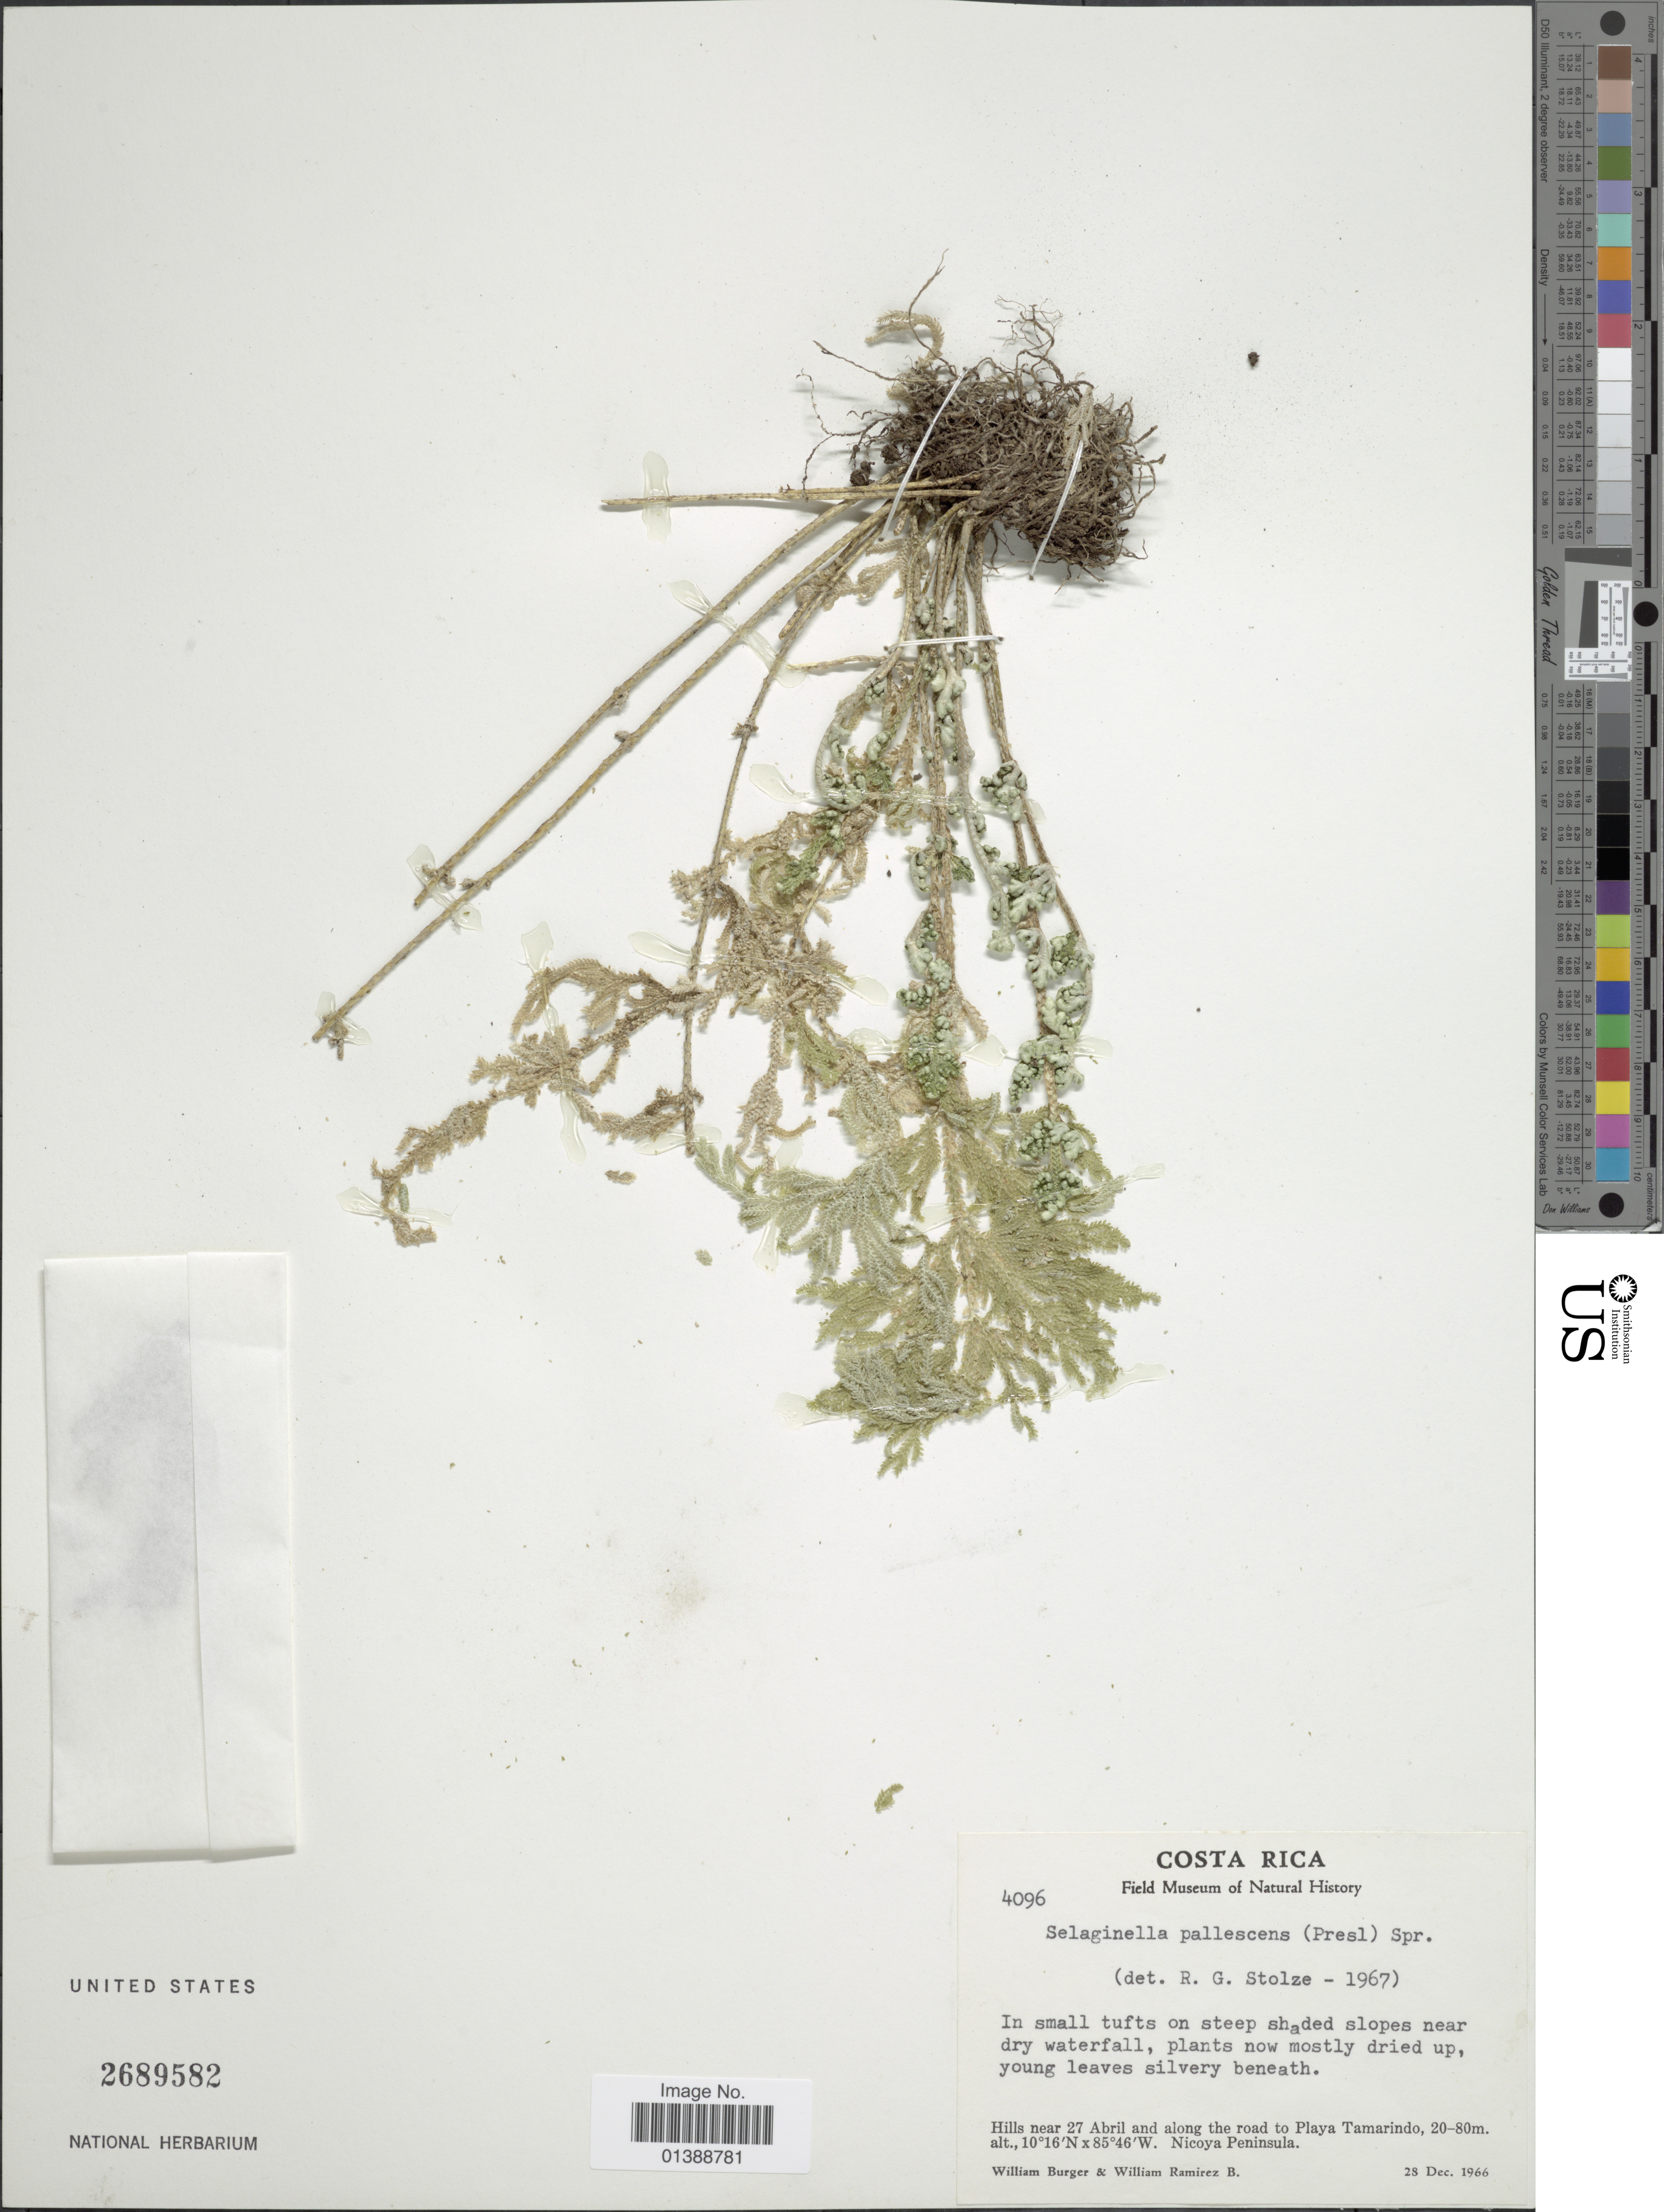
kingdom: Plantae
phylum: Tracheophyta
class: Lycopodiopsida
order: Selaginellales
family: Selaginellaceae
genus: Selaginella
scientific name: Selaginella pallescens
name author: (C. Presl) Spring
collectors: W. Burger & W. Ramírez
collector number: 4096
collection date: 1966-12-28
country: Costa Rica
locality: Hills near 27 Abril and along the road to Playa Tamarindo, Nicoya Peninsula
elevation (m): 20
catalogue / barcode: US 2689582